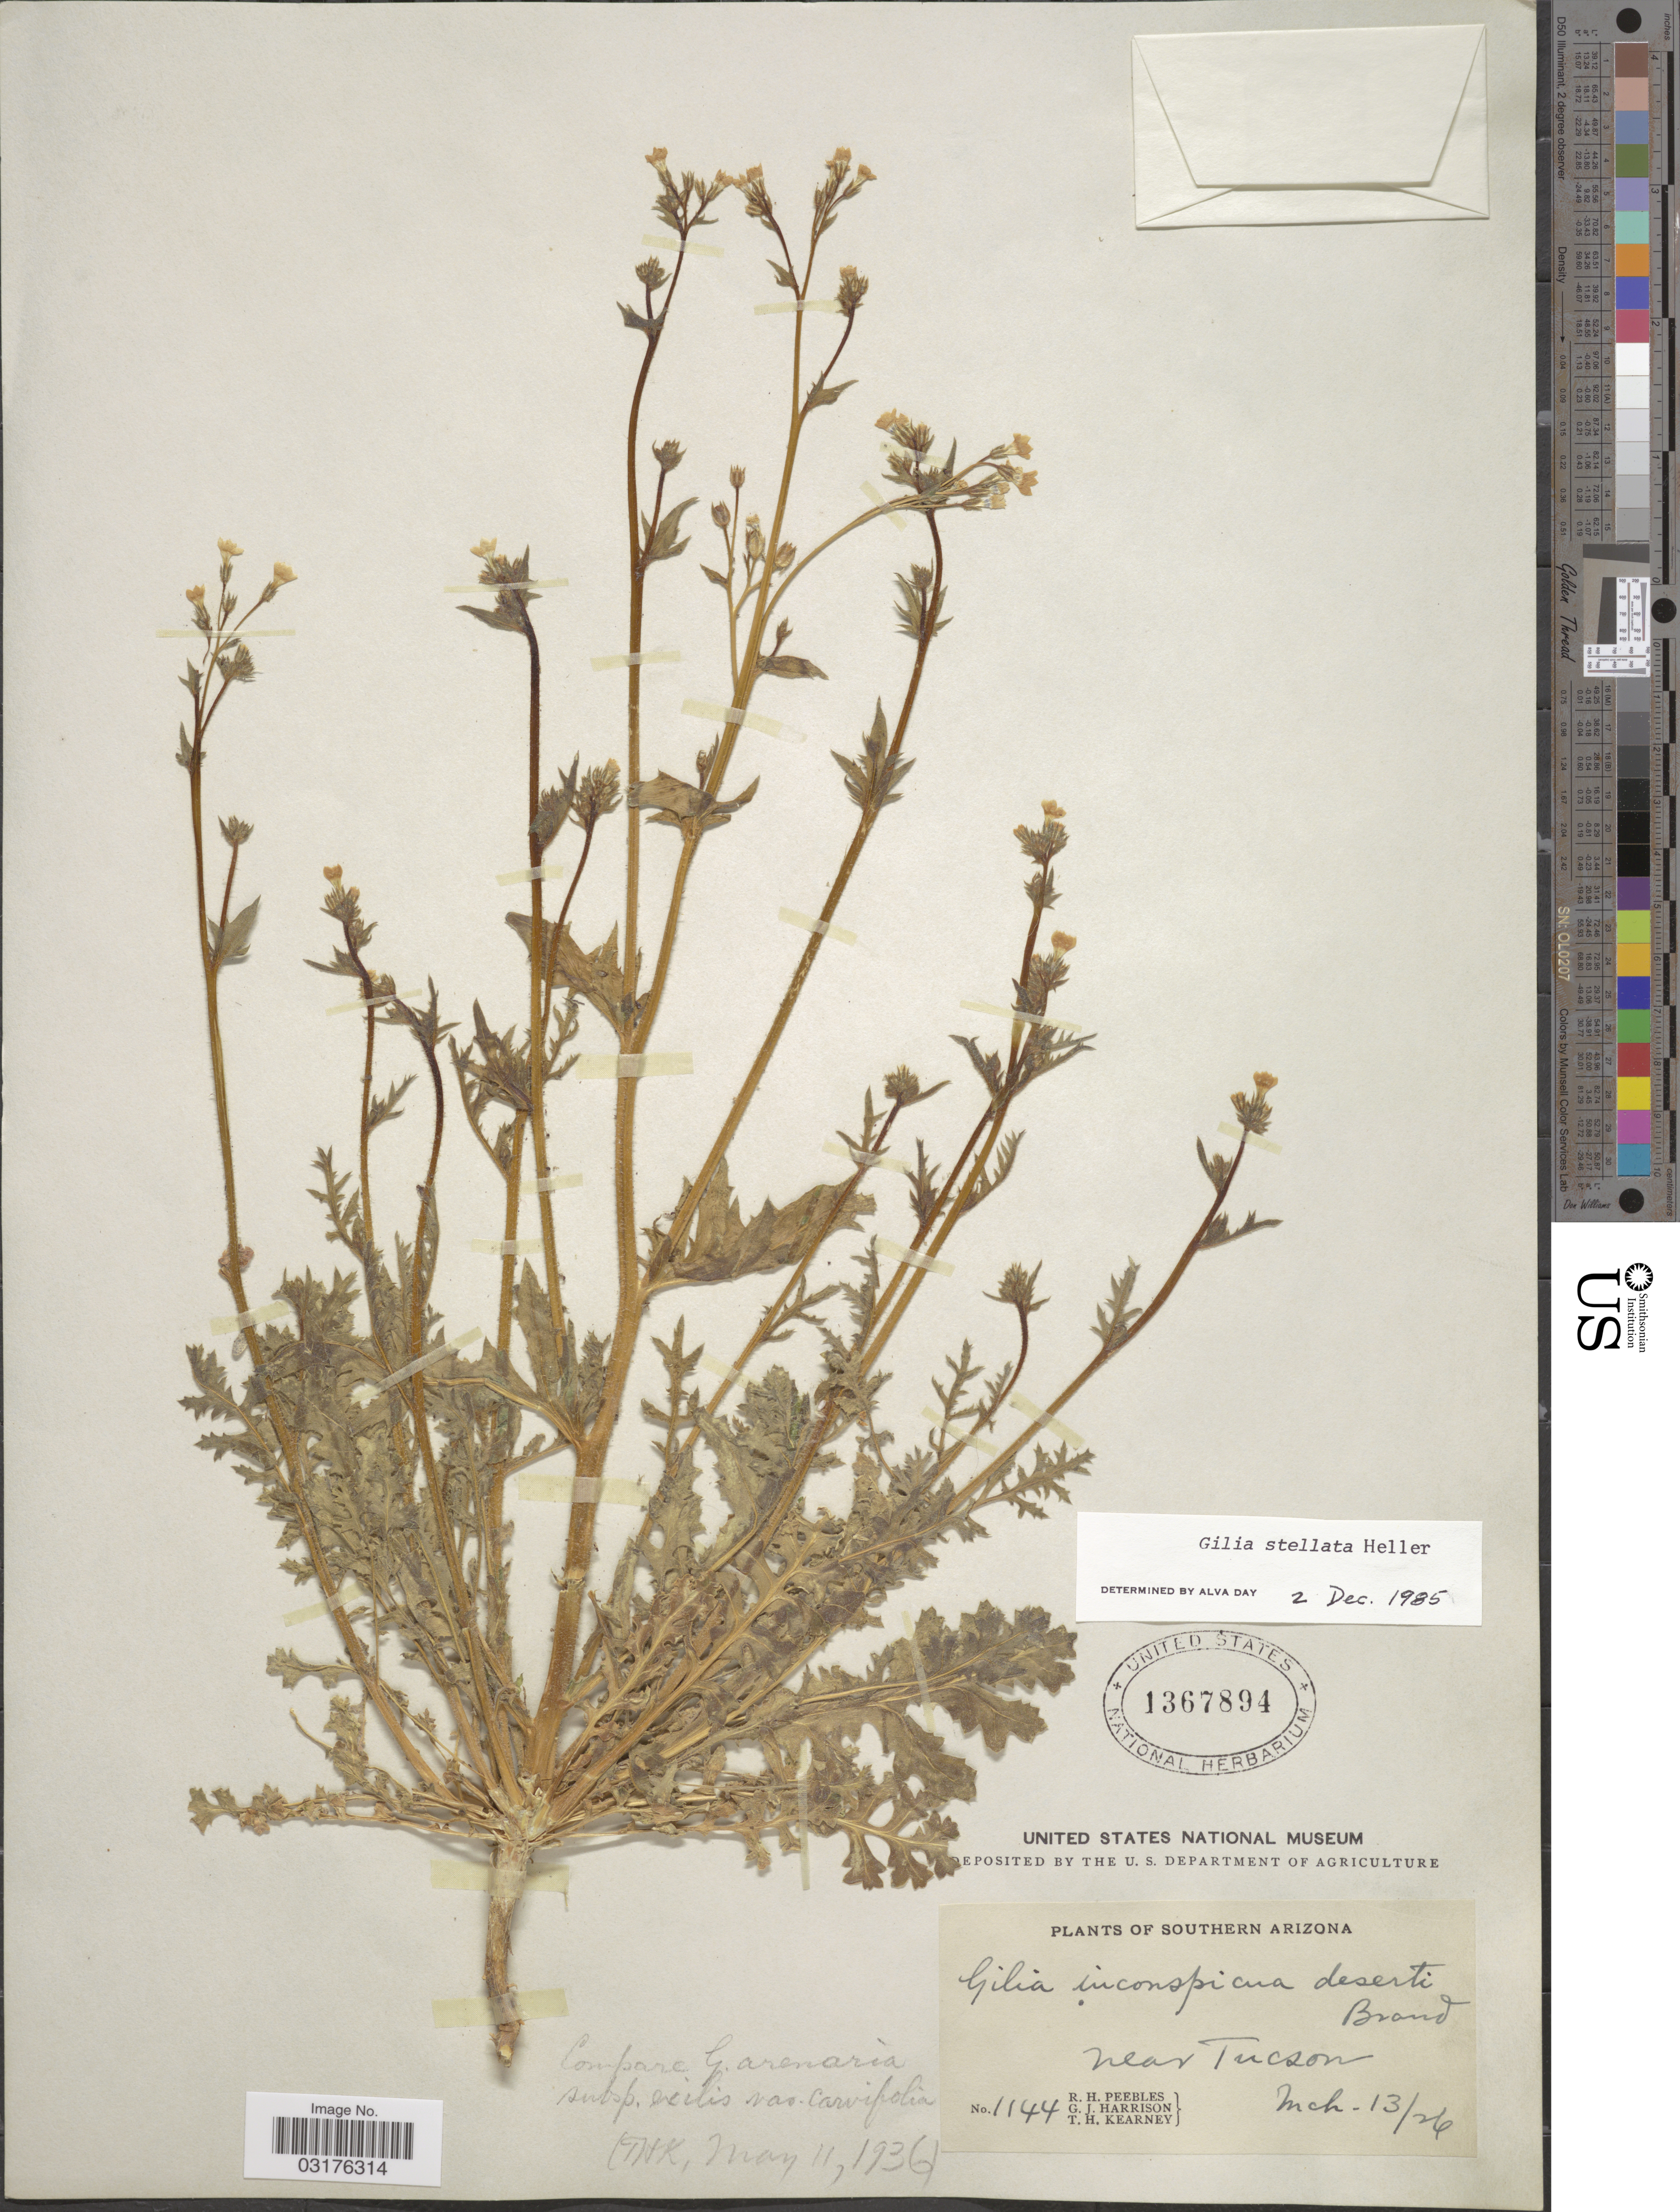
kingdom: Plantae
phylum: Tracheophyta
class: Magnoliopsida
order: Ericales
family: Polemoniaceae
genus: Gilia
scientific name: Gilia stellata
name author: A. Heller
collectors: R. H. Peebles, G. J. Harrison & T. H. Kearney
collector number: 1144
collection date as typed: Transcribed d/m/y: 13/3/26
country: United States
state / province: Arizona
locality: Southern Arizona, near Tucson.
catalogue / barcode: US 1367894